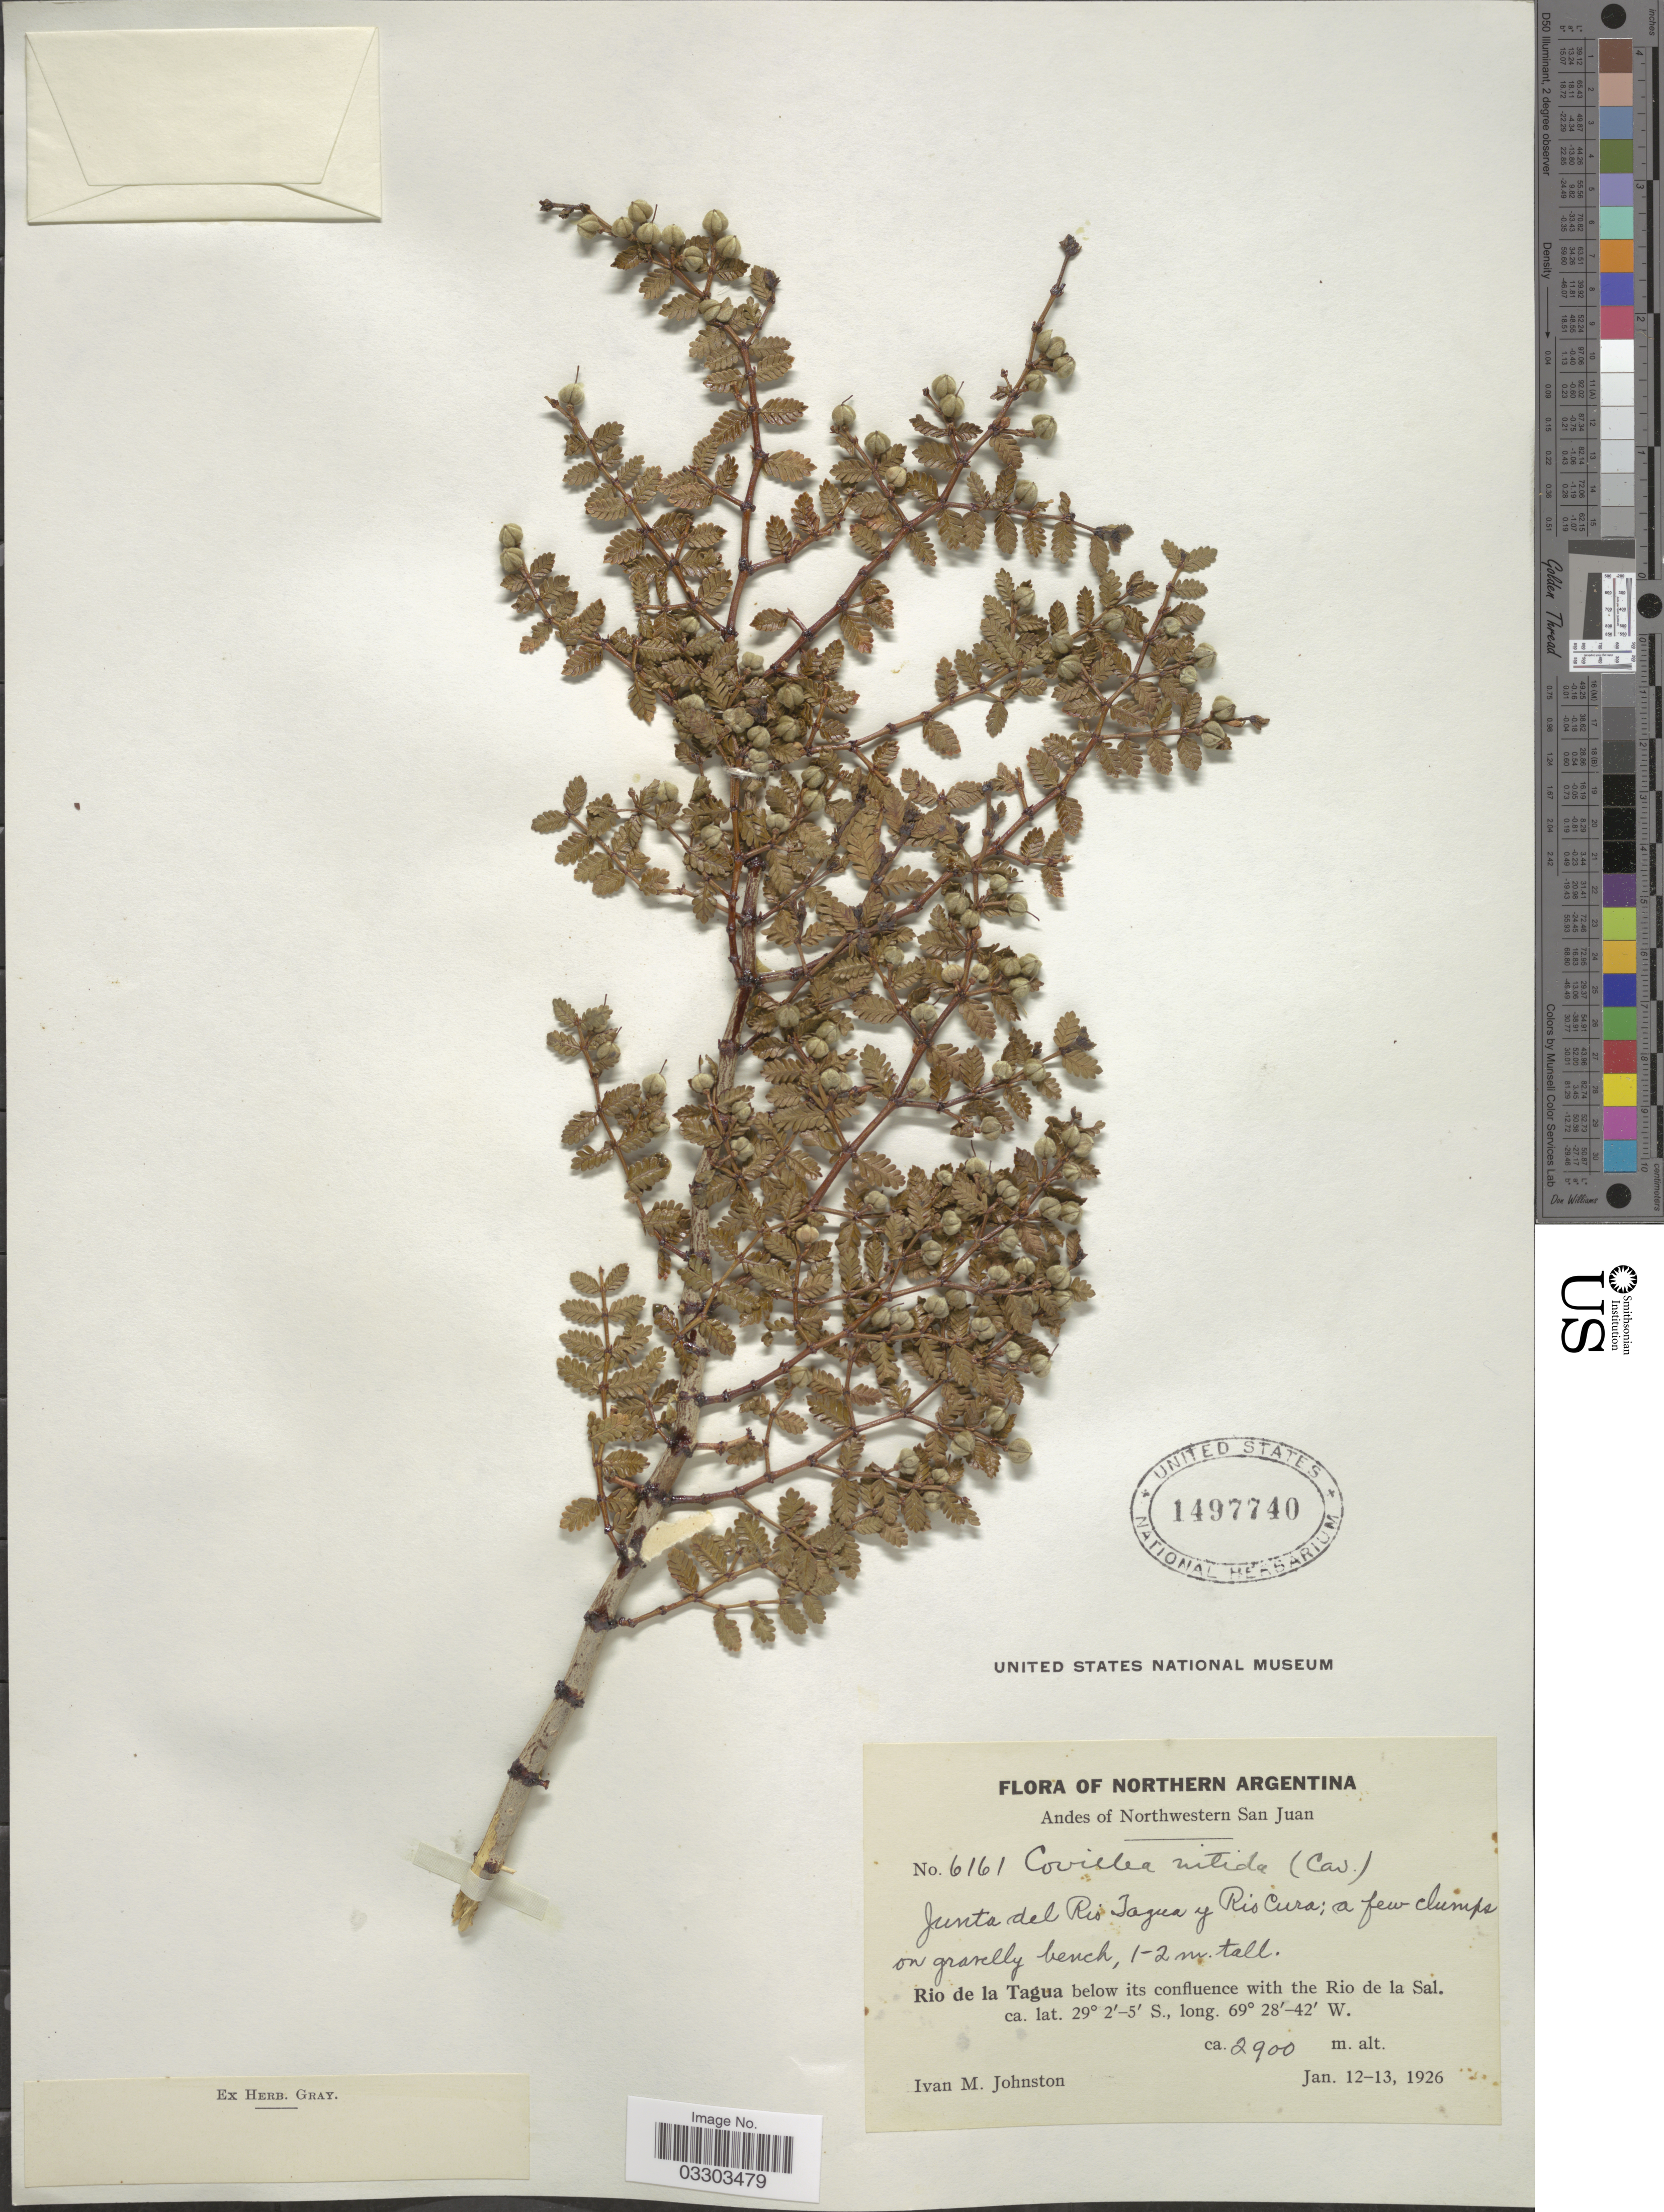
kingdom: Plantae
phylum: Tracheophyta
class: Magnoliopsida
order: Zygophyllales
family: Zygophyllaceae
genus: Larrea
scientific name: Larrea nitida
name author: Cav.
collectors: I.M. Johnston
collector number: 6161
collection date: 1926-01-12/1926-01-13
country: Argentina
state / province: San Juan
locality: Northern Argentina. Andes of Northwestern San Juan. Junta del Rio Tagua y Rio Cura. Rio de la Tagua below its confluence with the Rio de la Sal.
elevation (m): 2900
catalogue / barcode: US 1497740